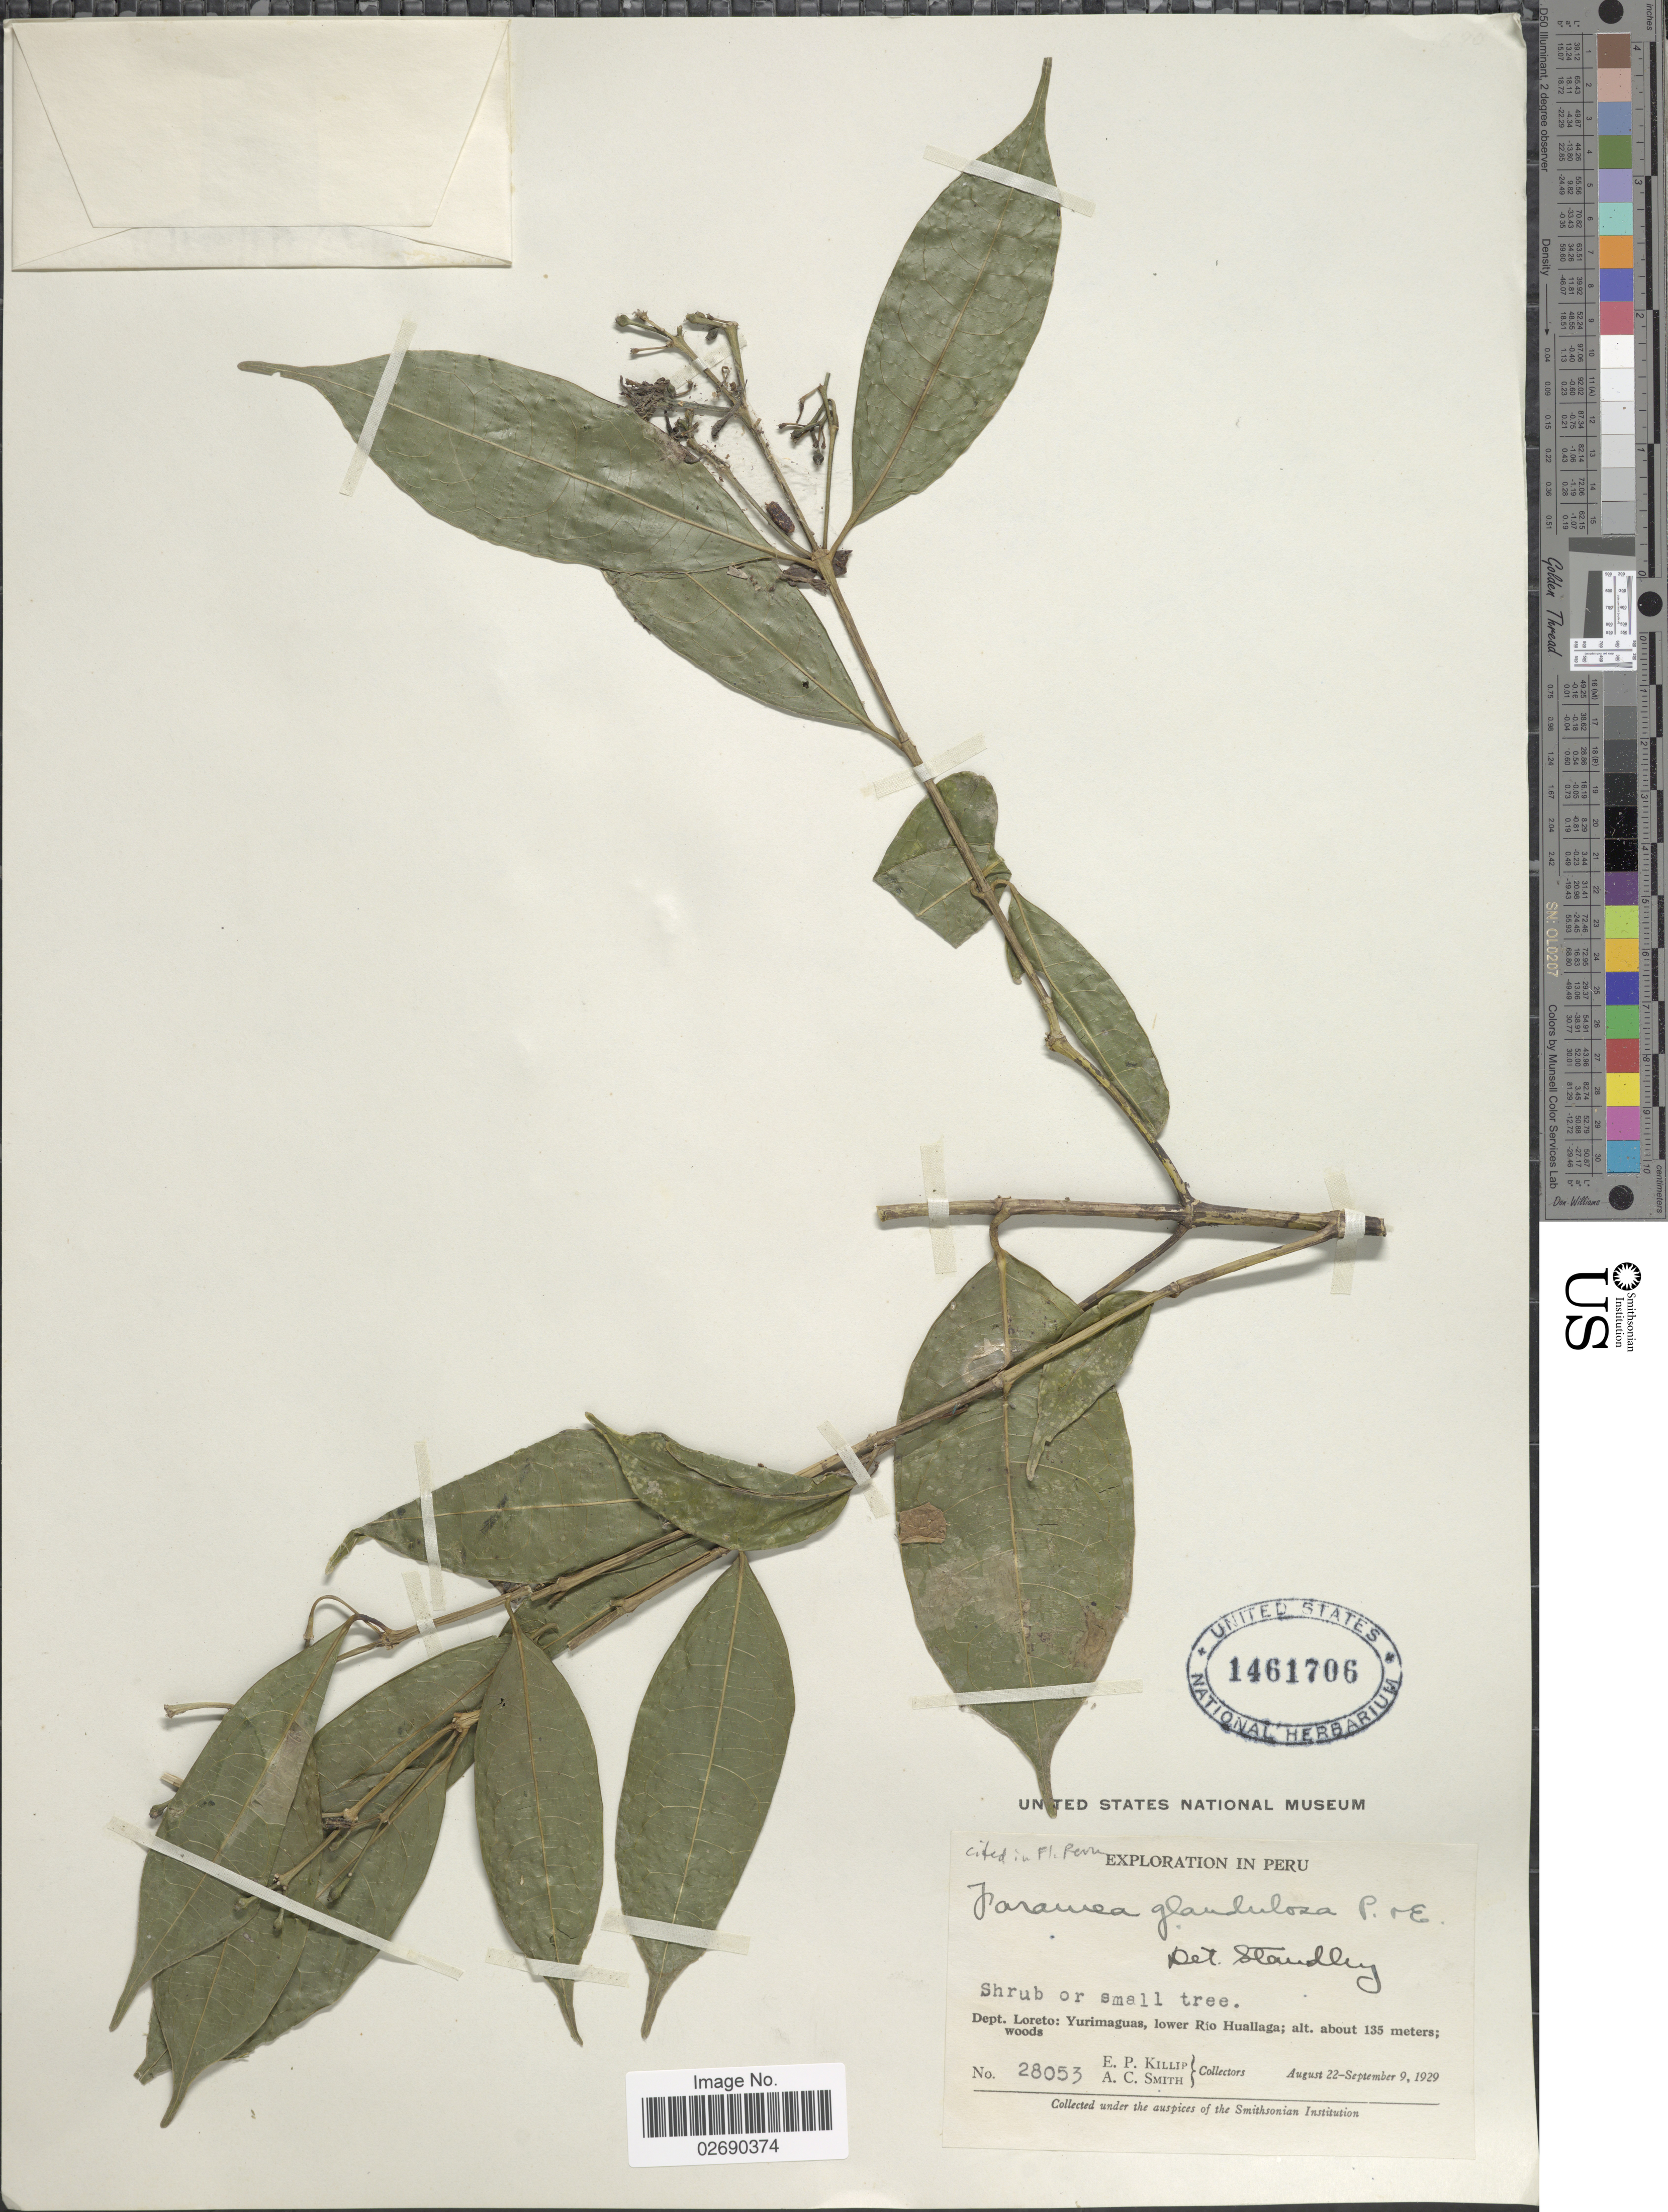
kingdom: Plantae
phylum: Tracheophyta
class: Magnoliopsida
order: Gentianales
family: Rubiaceae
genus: Faramea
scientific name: Faramea glandulosa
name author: Poepp.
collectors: E. P. Killip & A. C. Smith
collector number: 28053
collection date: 1929-08-22/1929-09-09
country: Peru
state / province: Loreto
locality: Dept. Loreto: Yurimaguas, lower Rio Huallaga; woods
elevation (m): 135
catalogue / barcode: US 1461706